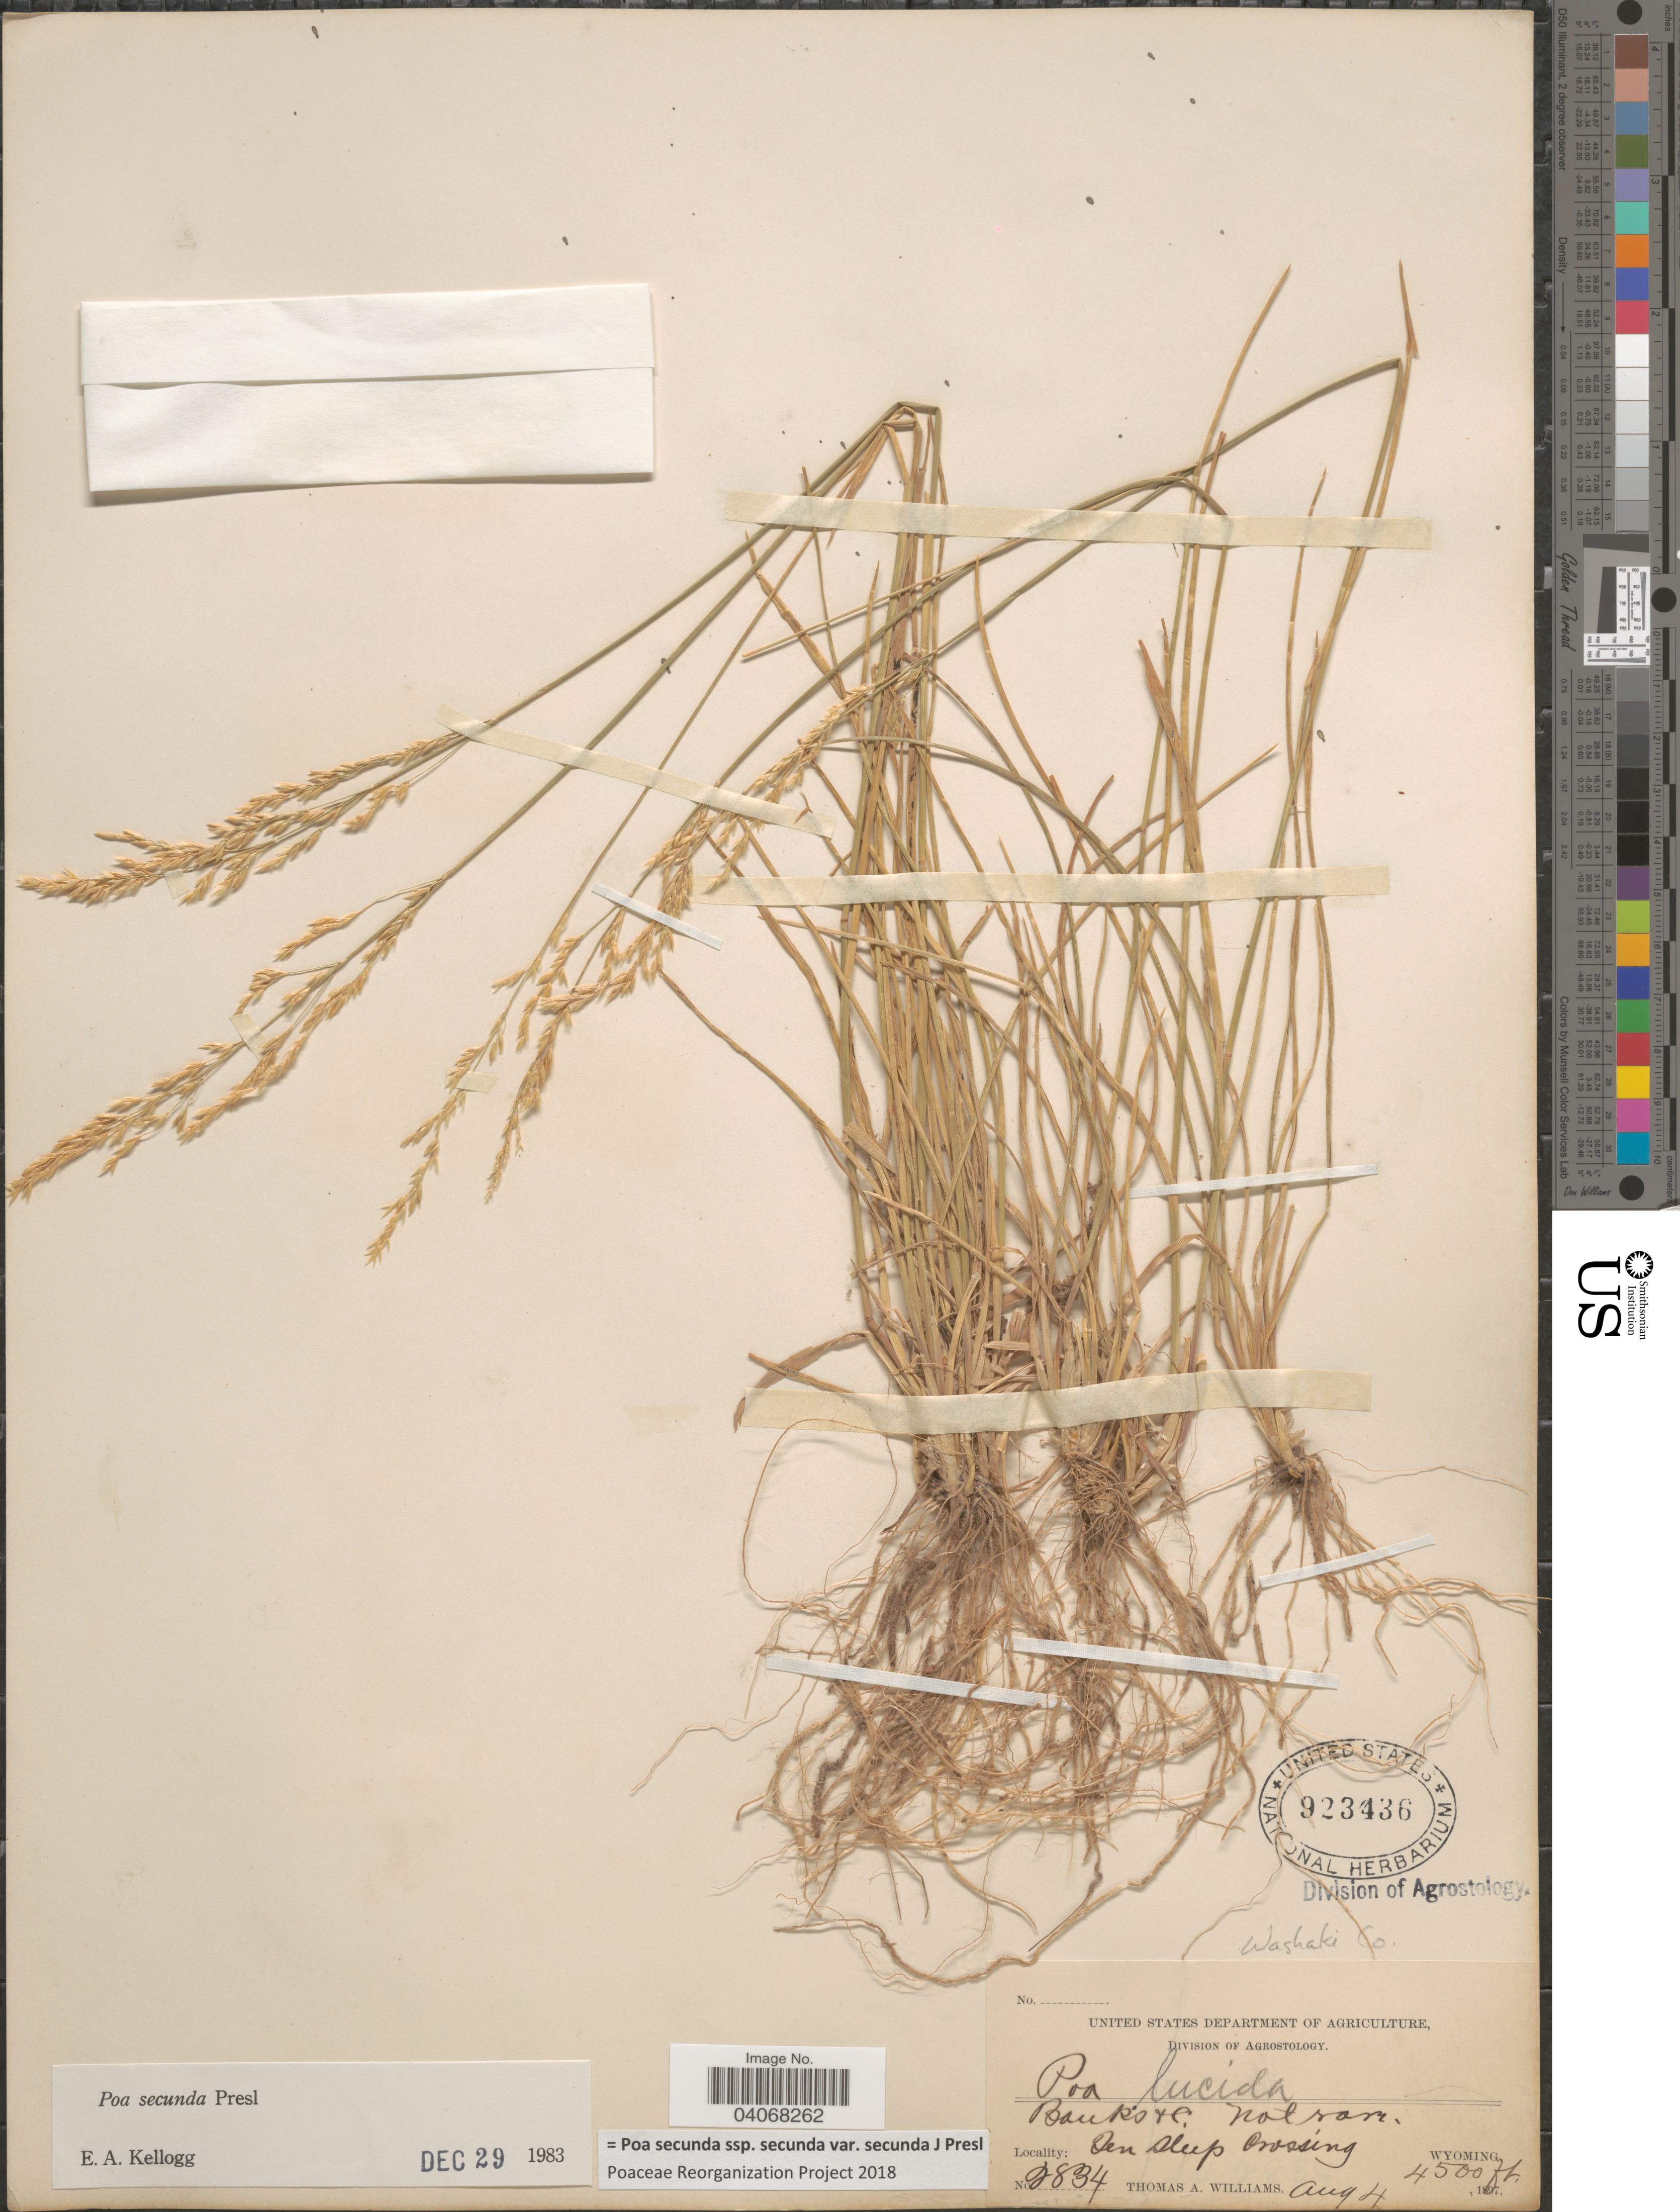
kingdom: Plantae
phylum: Tracheophyta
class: Liliopsida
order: Poales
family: Poaceae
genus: Poa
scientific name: Poa secunda subsp. secunda var. secunda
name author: J. Presl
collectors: T. A. Williams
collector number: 2834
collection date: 1897-08-04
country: United States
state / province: Wyoming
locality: Washaki Co. Ten Sheep Crossing.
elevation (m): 1372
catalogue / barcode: US 923436